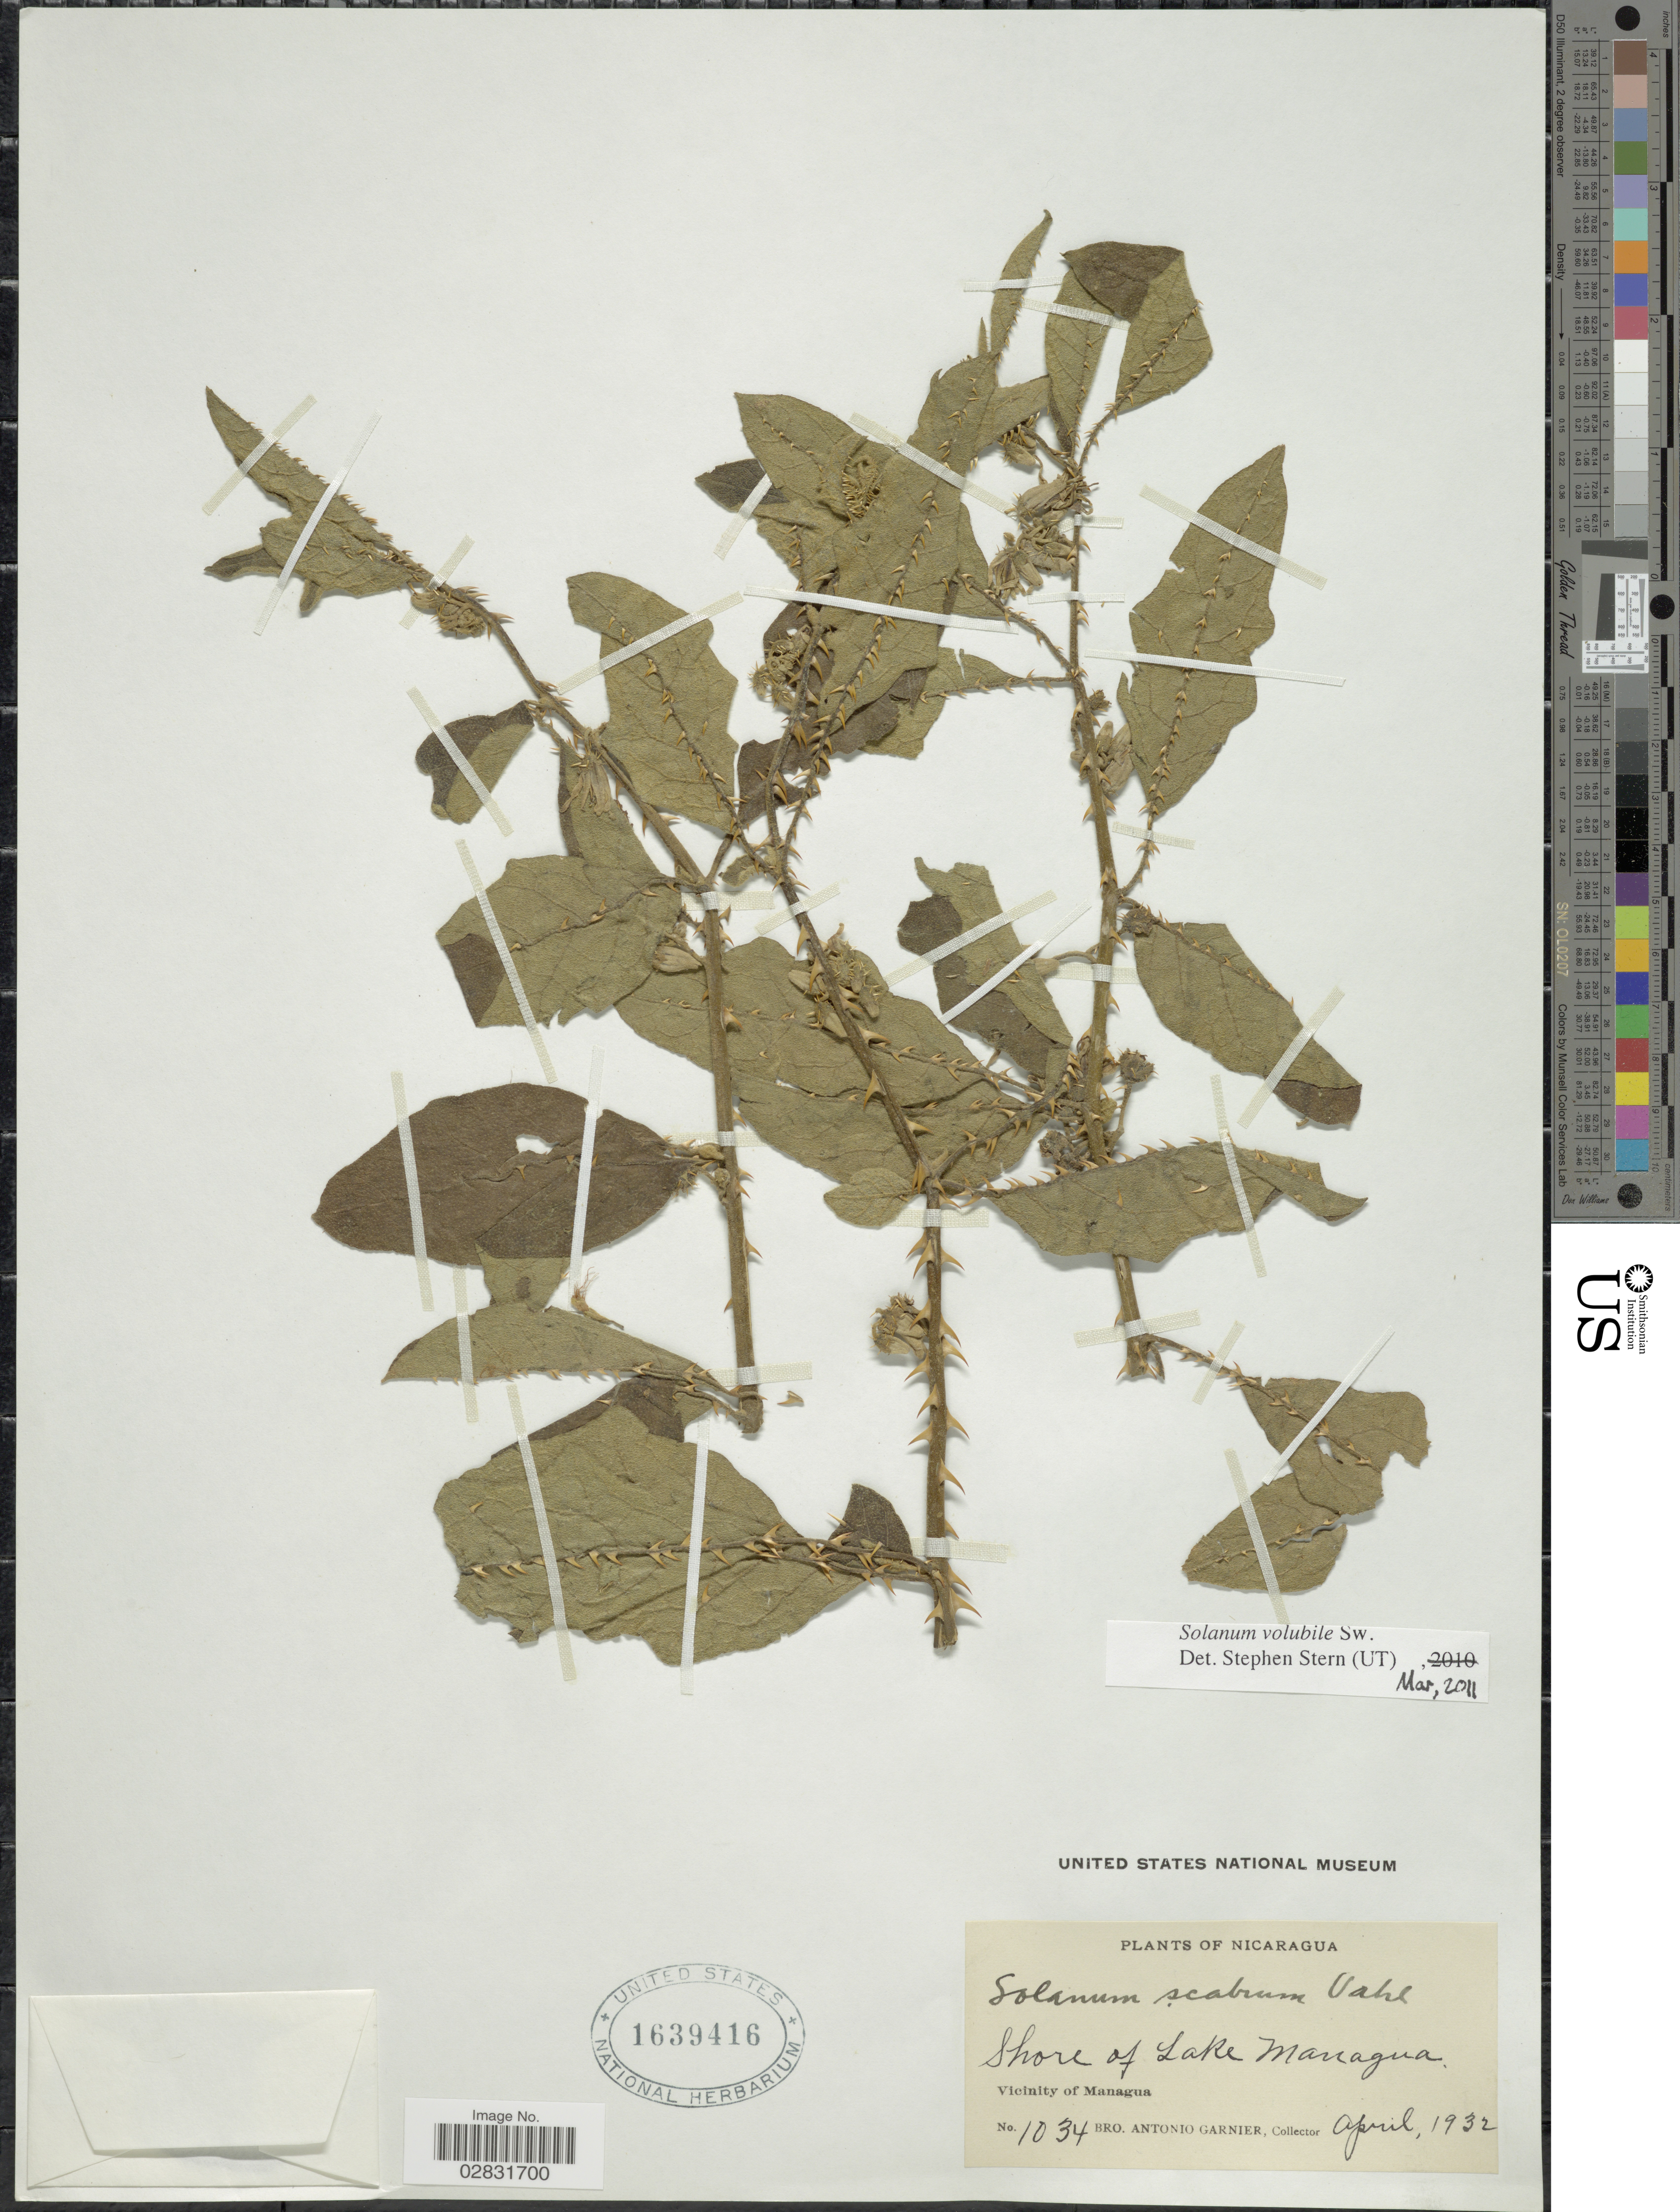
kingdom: Plantae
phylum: Tracheophyta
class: Magnoliopsida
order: Solanales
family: Solanaceae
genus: Solanum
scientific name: Solanum volubile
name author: Sw.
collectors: Bro. A. Garnier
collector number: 1034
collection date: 1932-04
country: Nicaragua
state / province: Managua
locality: Shore of Lake Managua. Vicinity of Managua.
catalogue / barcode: US 1639416